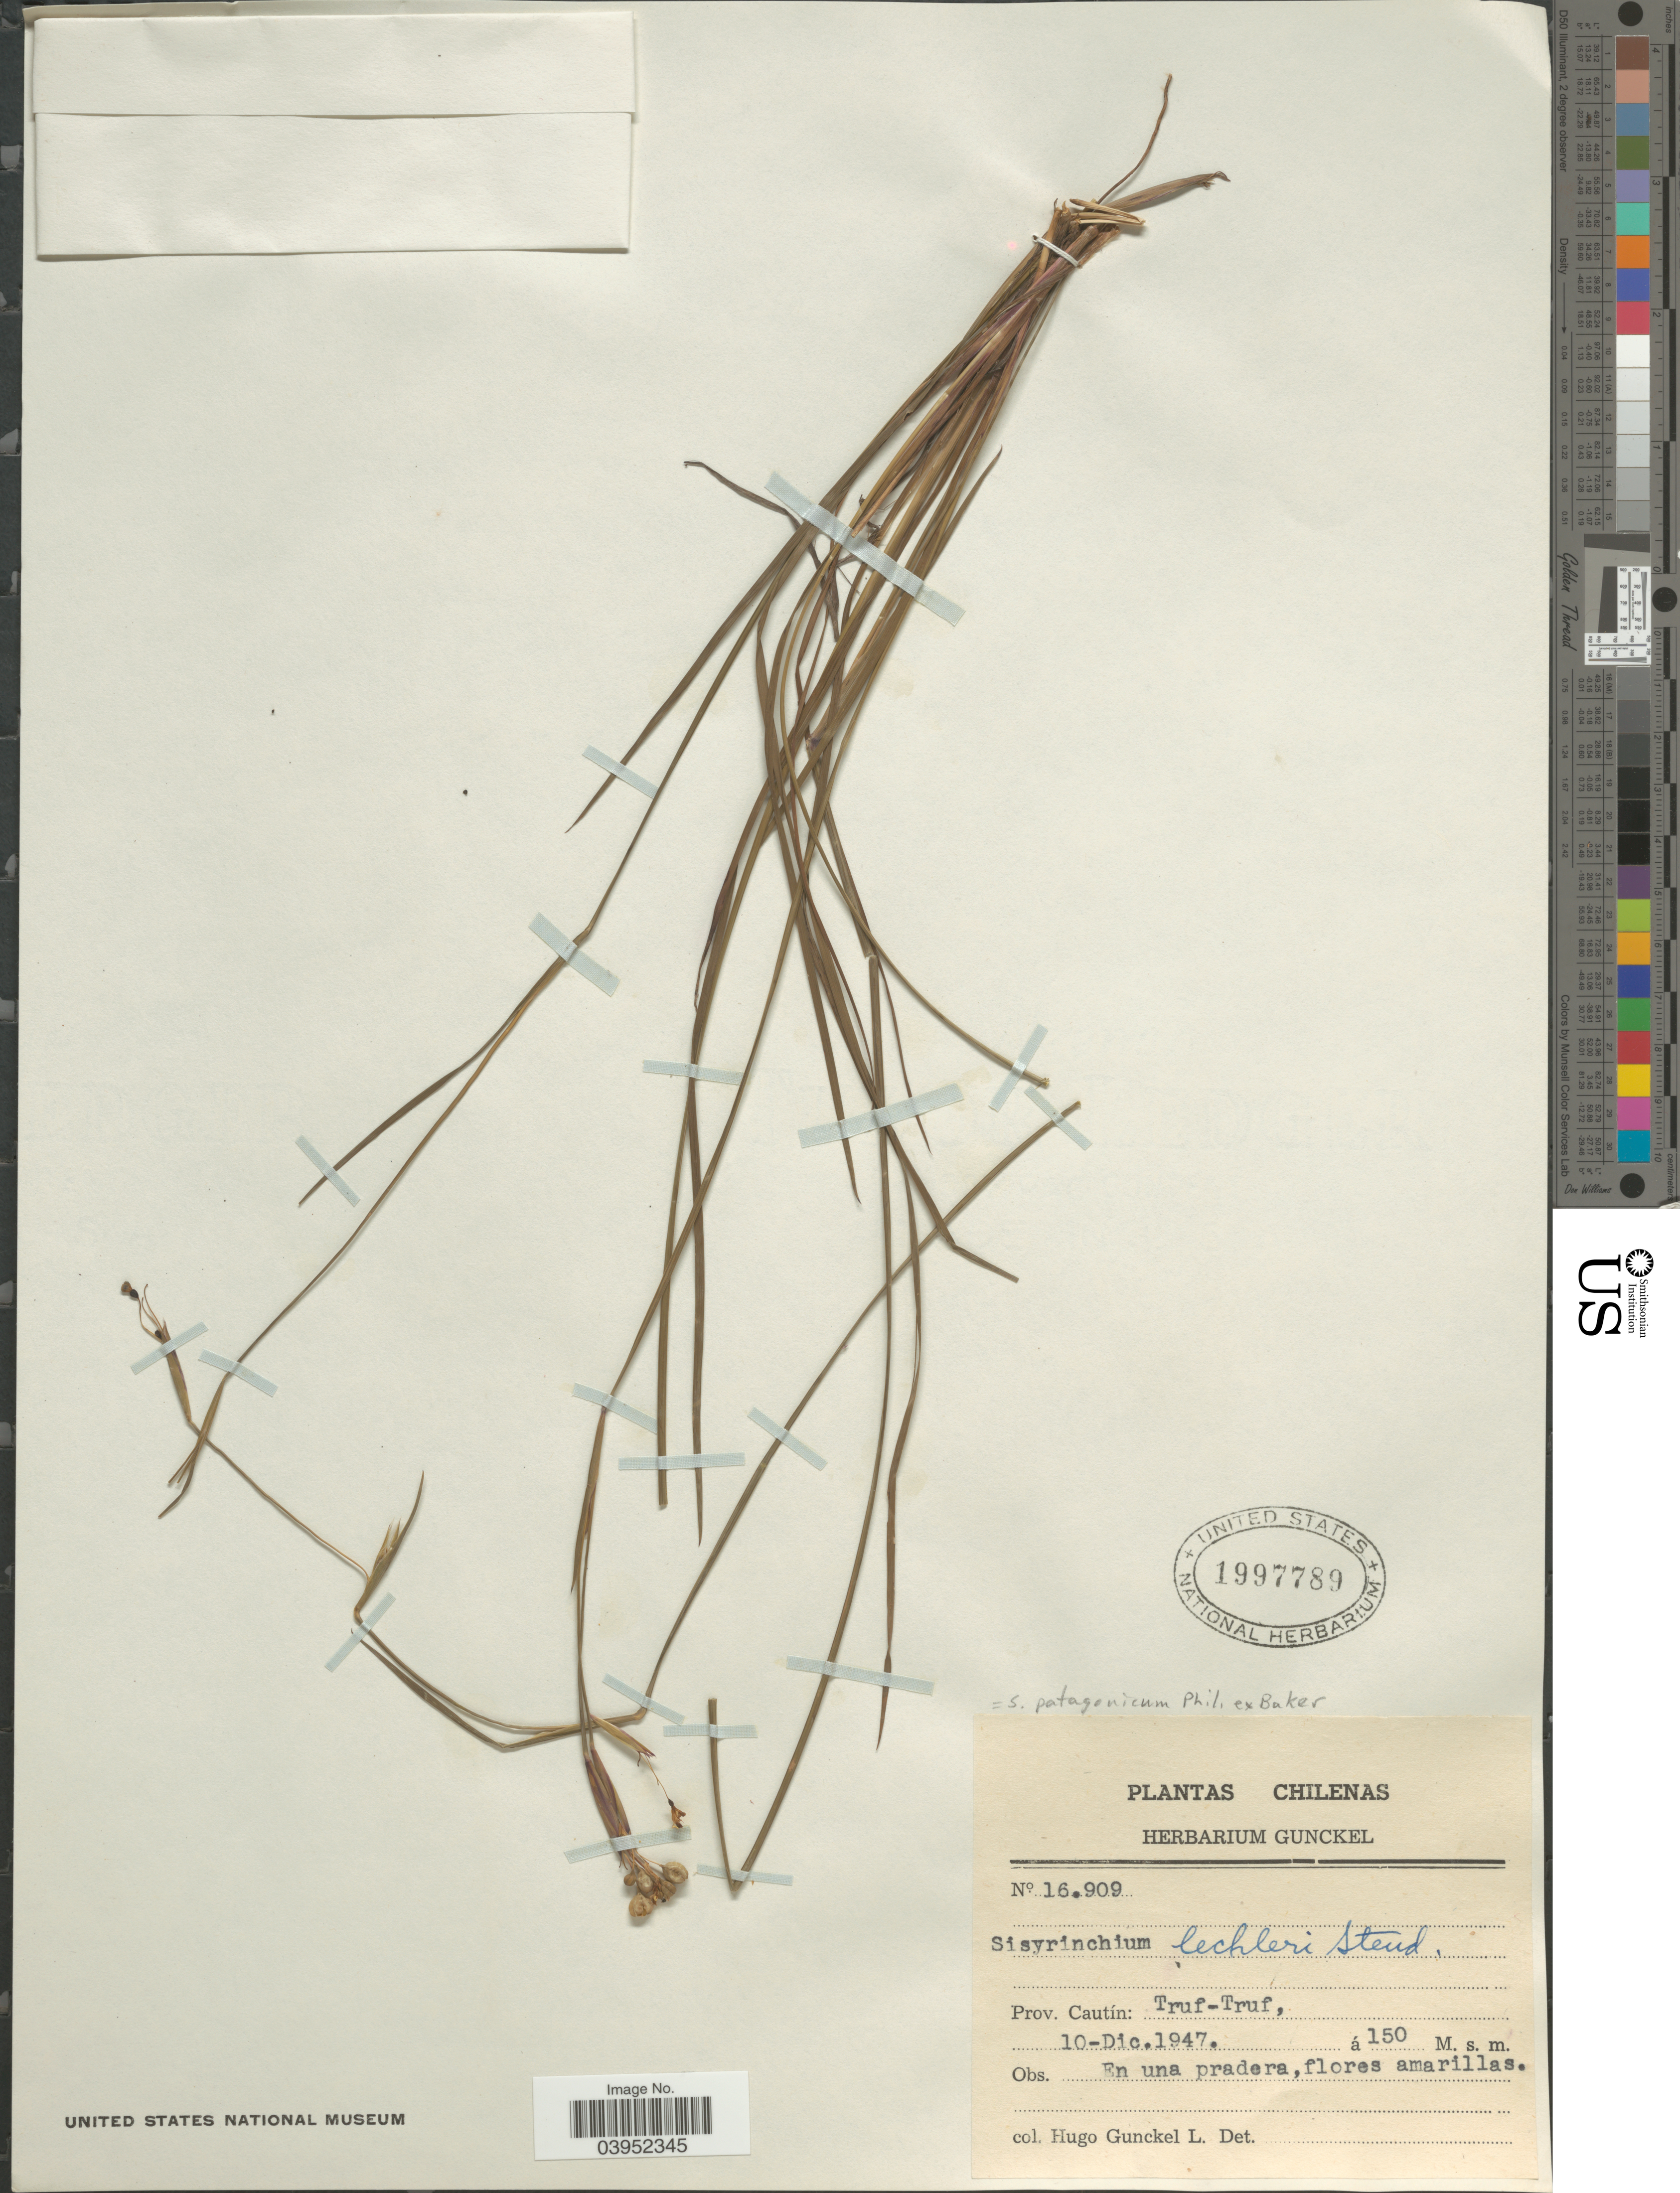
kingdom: Plantae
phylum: Tracheophyta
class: Liliopsida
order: Asparagales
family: Iridaceae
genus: Sisyrinchium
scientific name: Sisyrinchium patagonicum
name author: Phil. ex Baker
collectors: H. Gunckel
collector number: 16909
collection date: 1947-12-10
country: Chile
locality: Prov. Cautín: Truf-Truf.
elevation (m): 150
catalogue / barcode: US 1997789